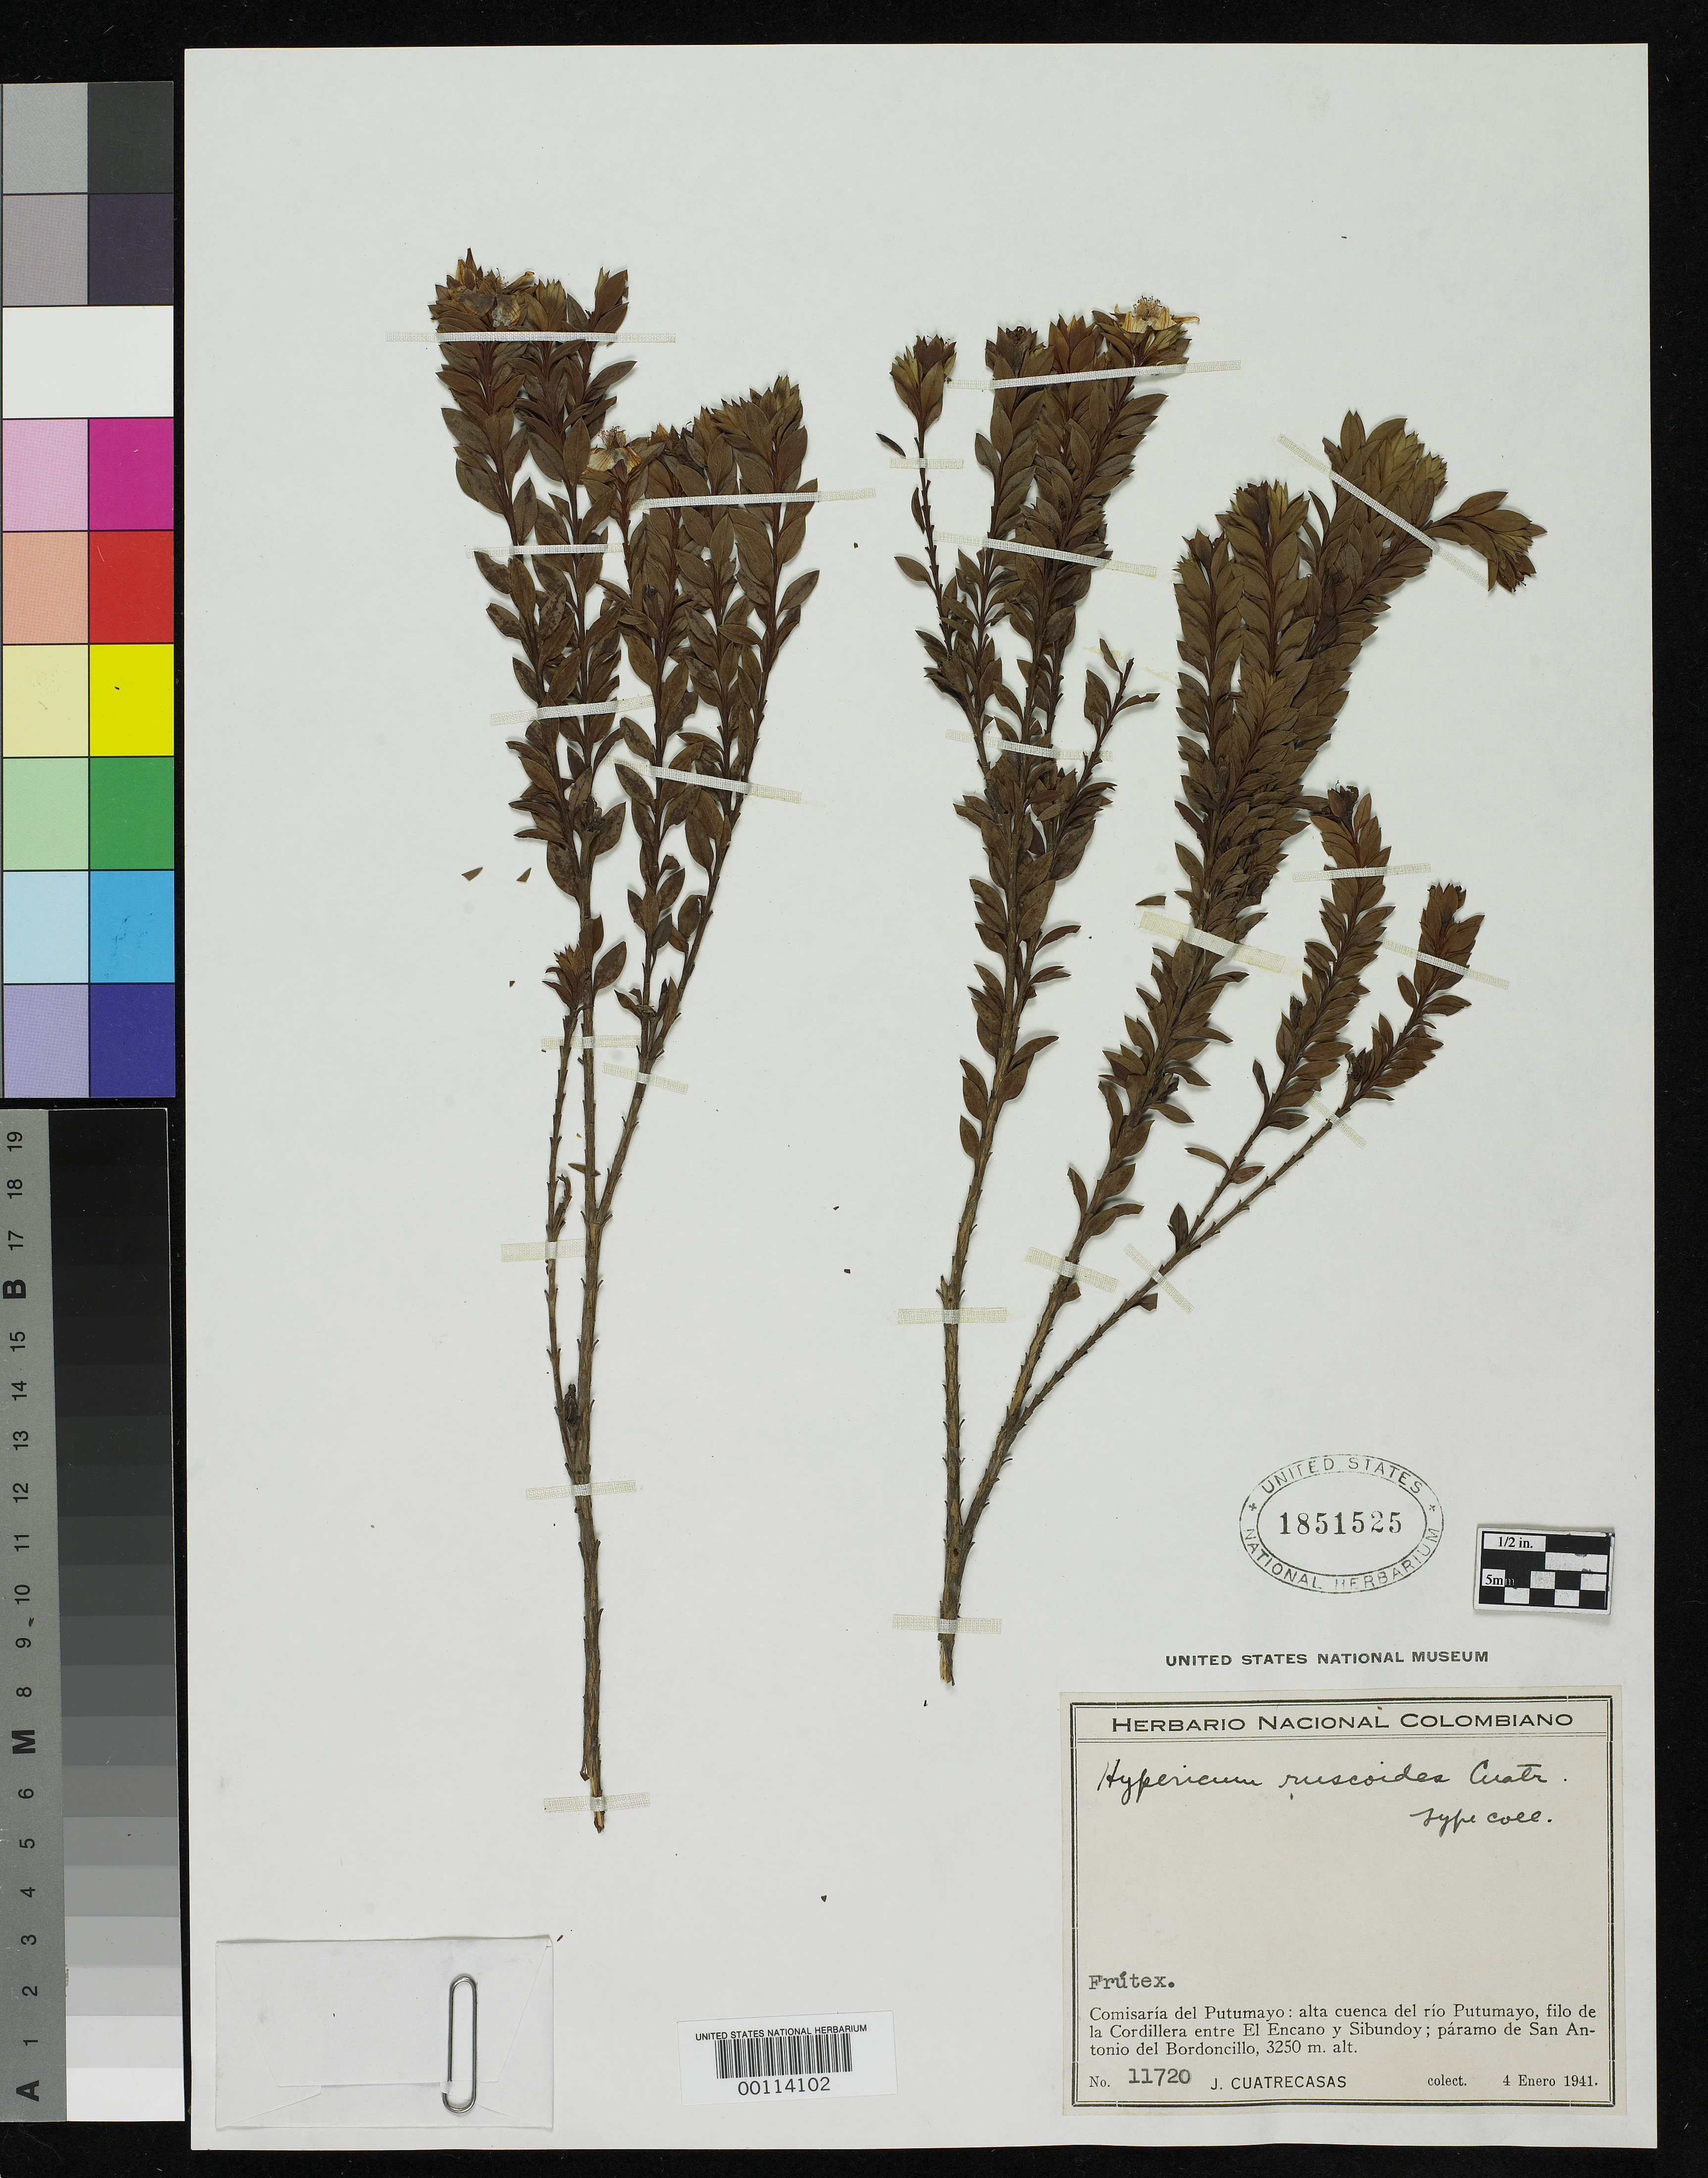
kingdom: Plantae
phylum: Tracheophyta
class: Magnoliopsida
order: Malpighiales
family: Hypericaceae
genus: Hypericum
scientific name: Hypericum ruscoides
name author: Cuatrec.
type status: Isotype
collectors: J. Cuatrecasas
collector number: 11720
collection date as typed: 04 Jan 1941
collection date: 1941-01-04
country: Colombia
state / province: Putumayo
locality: Paramo de San Antonia del Bordoncillo, Cordillera entre El Encaño & Santiago de Sibundoy.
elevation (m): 3250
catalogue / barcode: US 1851525